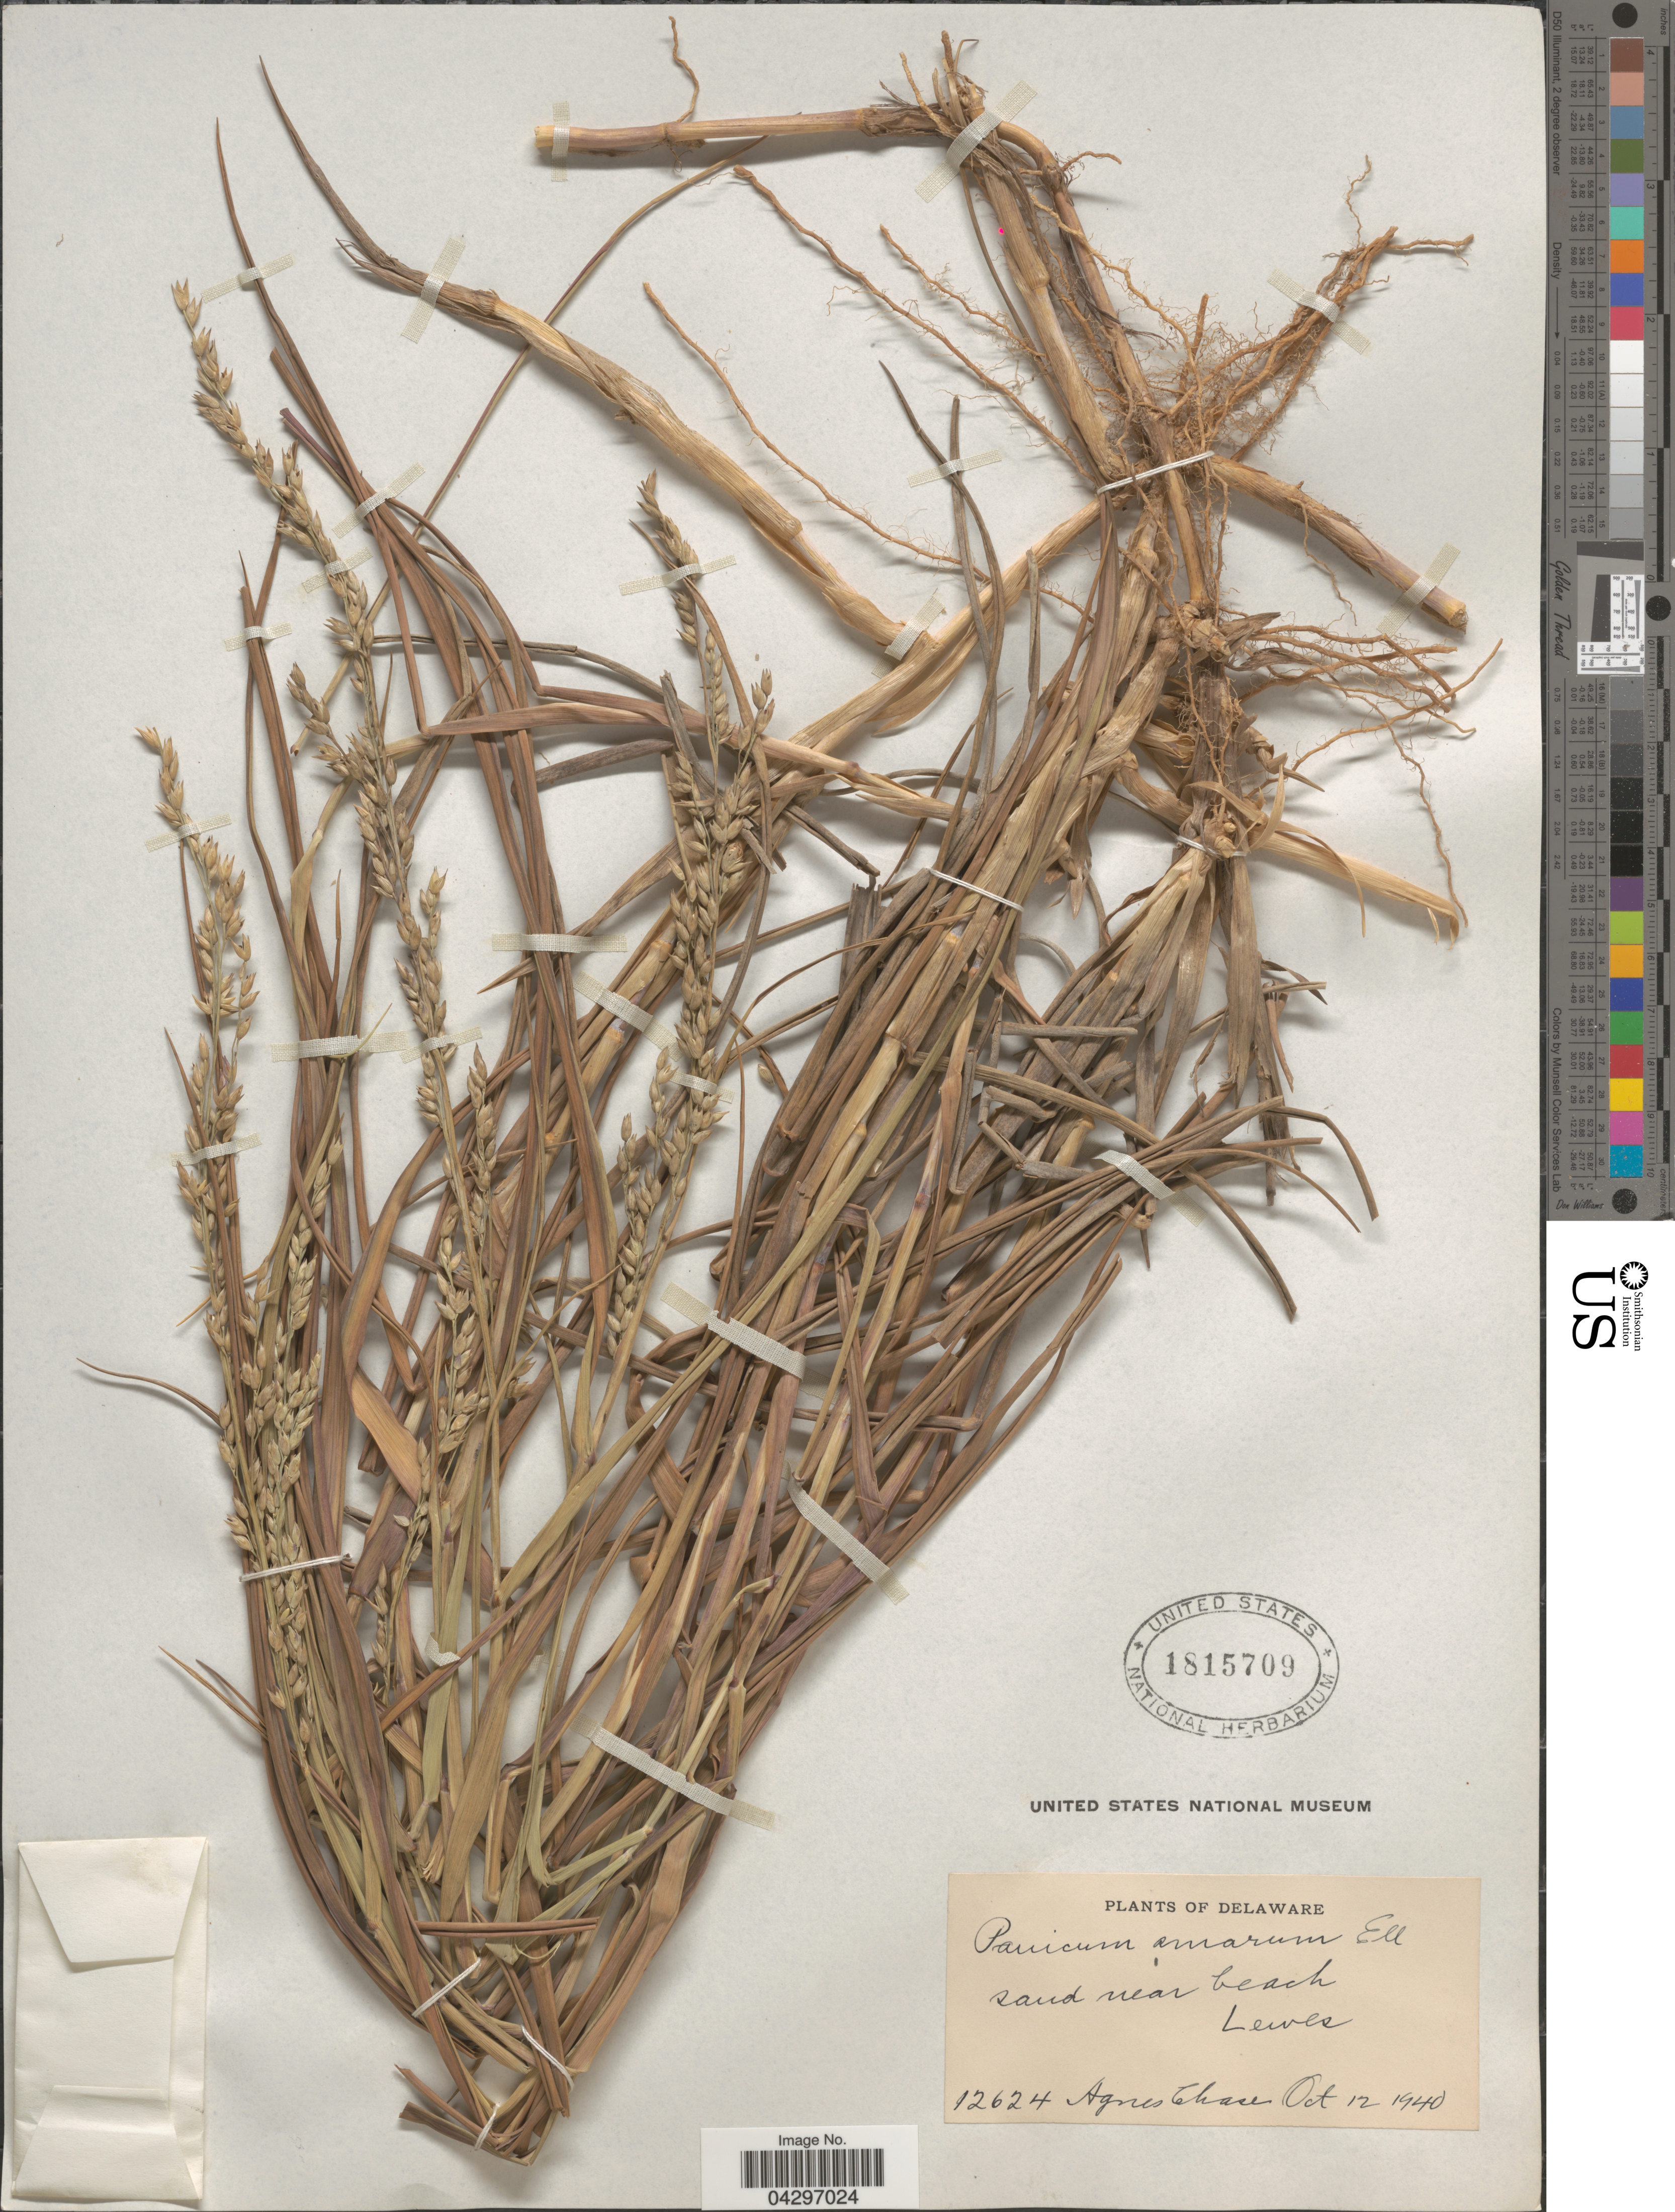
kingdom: Plantae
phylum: Tracheophyta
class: Liliopsida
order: Poales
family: Poaceae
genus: Panicum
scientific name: Panicum amarum var. amarulum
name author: (Hitchc. & Chase) Freckmann & Lelong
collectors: A. Chase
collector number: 12624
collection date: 1940-10-12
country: United States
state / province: Delaware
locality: Sand near beach Lewes.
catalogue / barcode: US 1815709